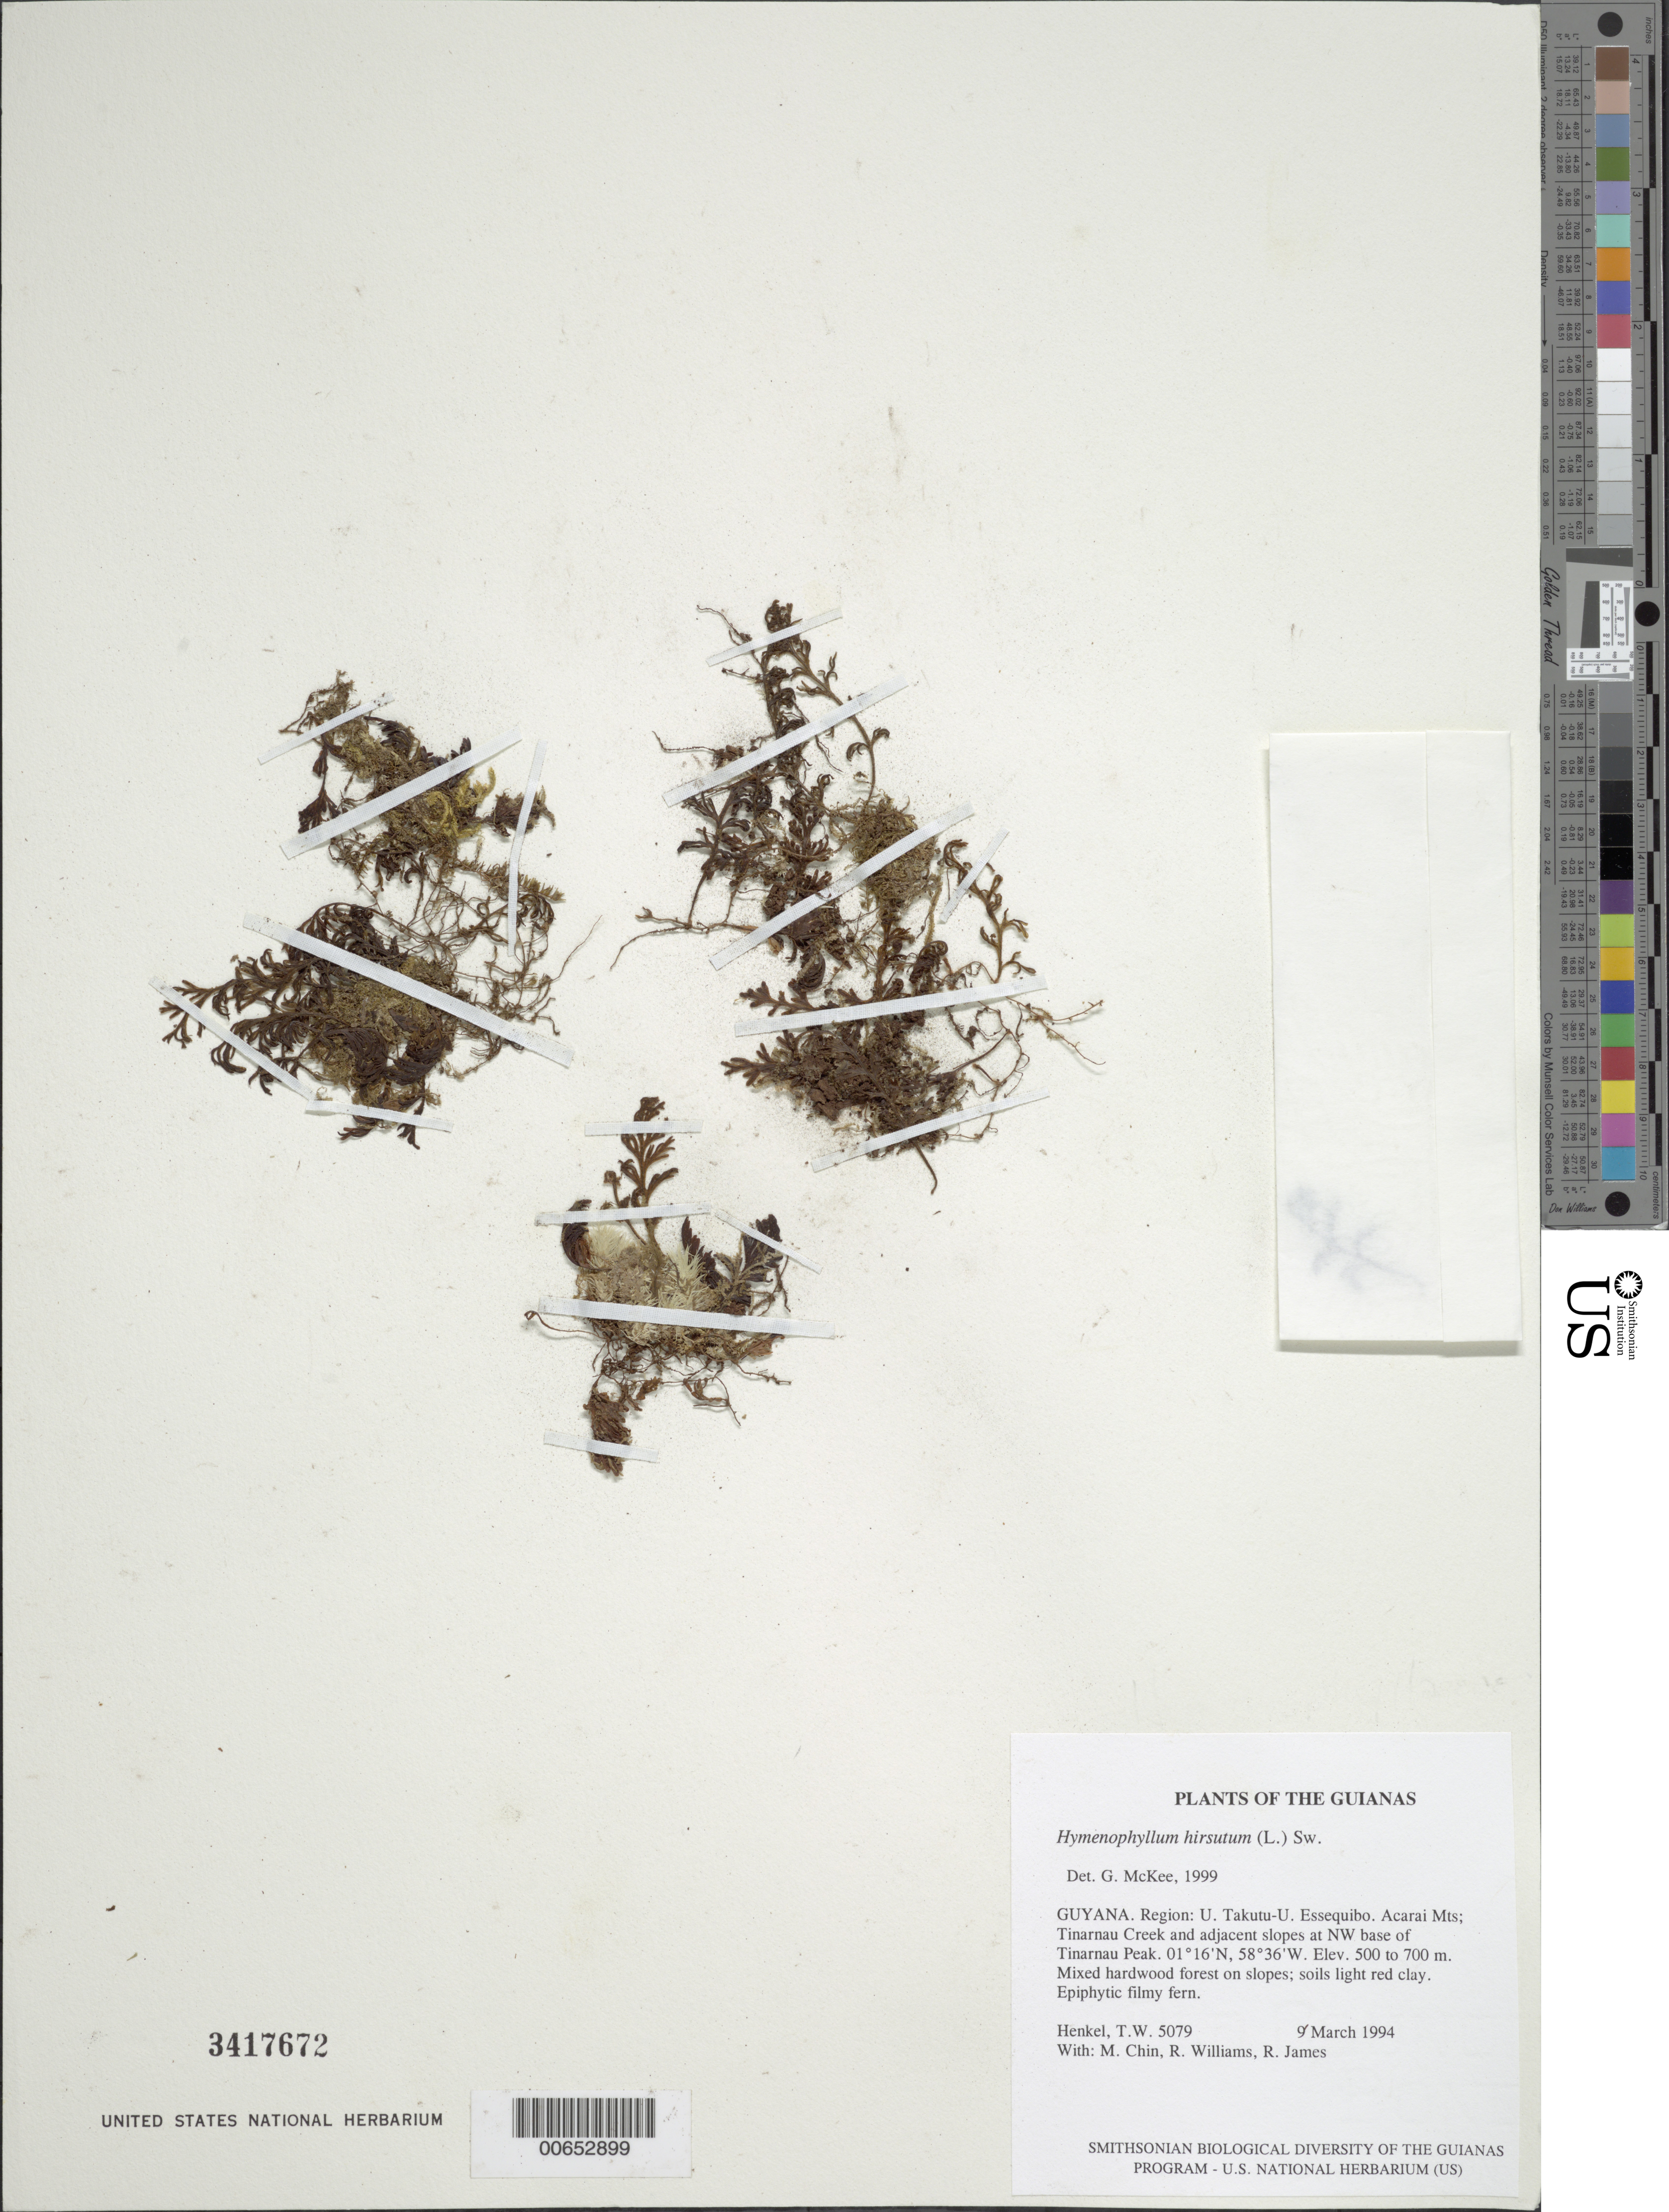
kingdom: Plantae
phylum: Tracheophyta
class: Polypodiopsida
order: Hymenophyllales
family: Hymenophyllaceae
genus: Hymenophyllum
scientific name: Hymenophyllum hirsutum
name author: (L.) Sw.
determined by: McKee, G. S., (US), NMNH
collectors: T. Henkel, M. Chin, R. Williams & R. James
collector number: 5079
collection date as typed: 9 March 1994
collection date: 1994-03-09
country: Guyana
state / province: U. Takutu-U. Essequibo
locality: Acarai Mts; Tinarnau Creek and adjacent slopes at NW base of Tinarnau Peak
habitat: Mixed hardwood forest on slopes; soils light red clay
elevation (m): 500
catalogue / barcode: US 3417672